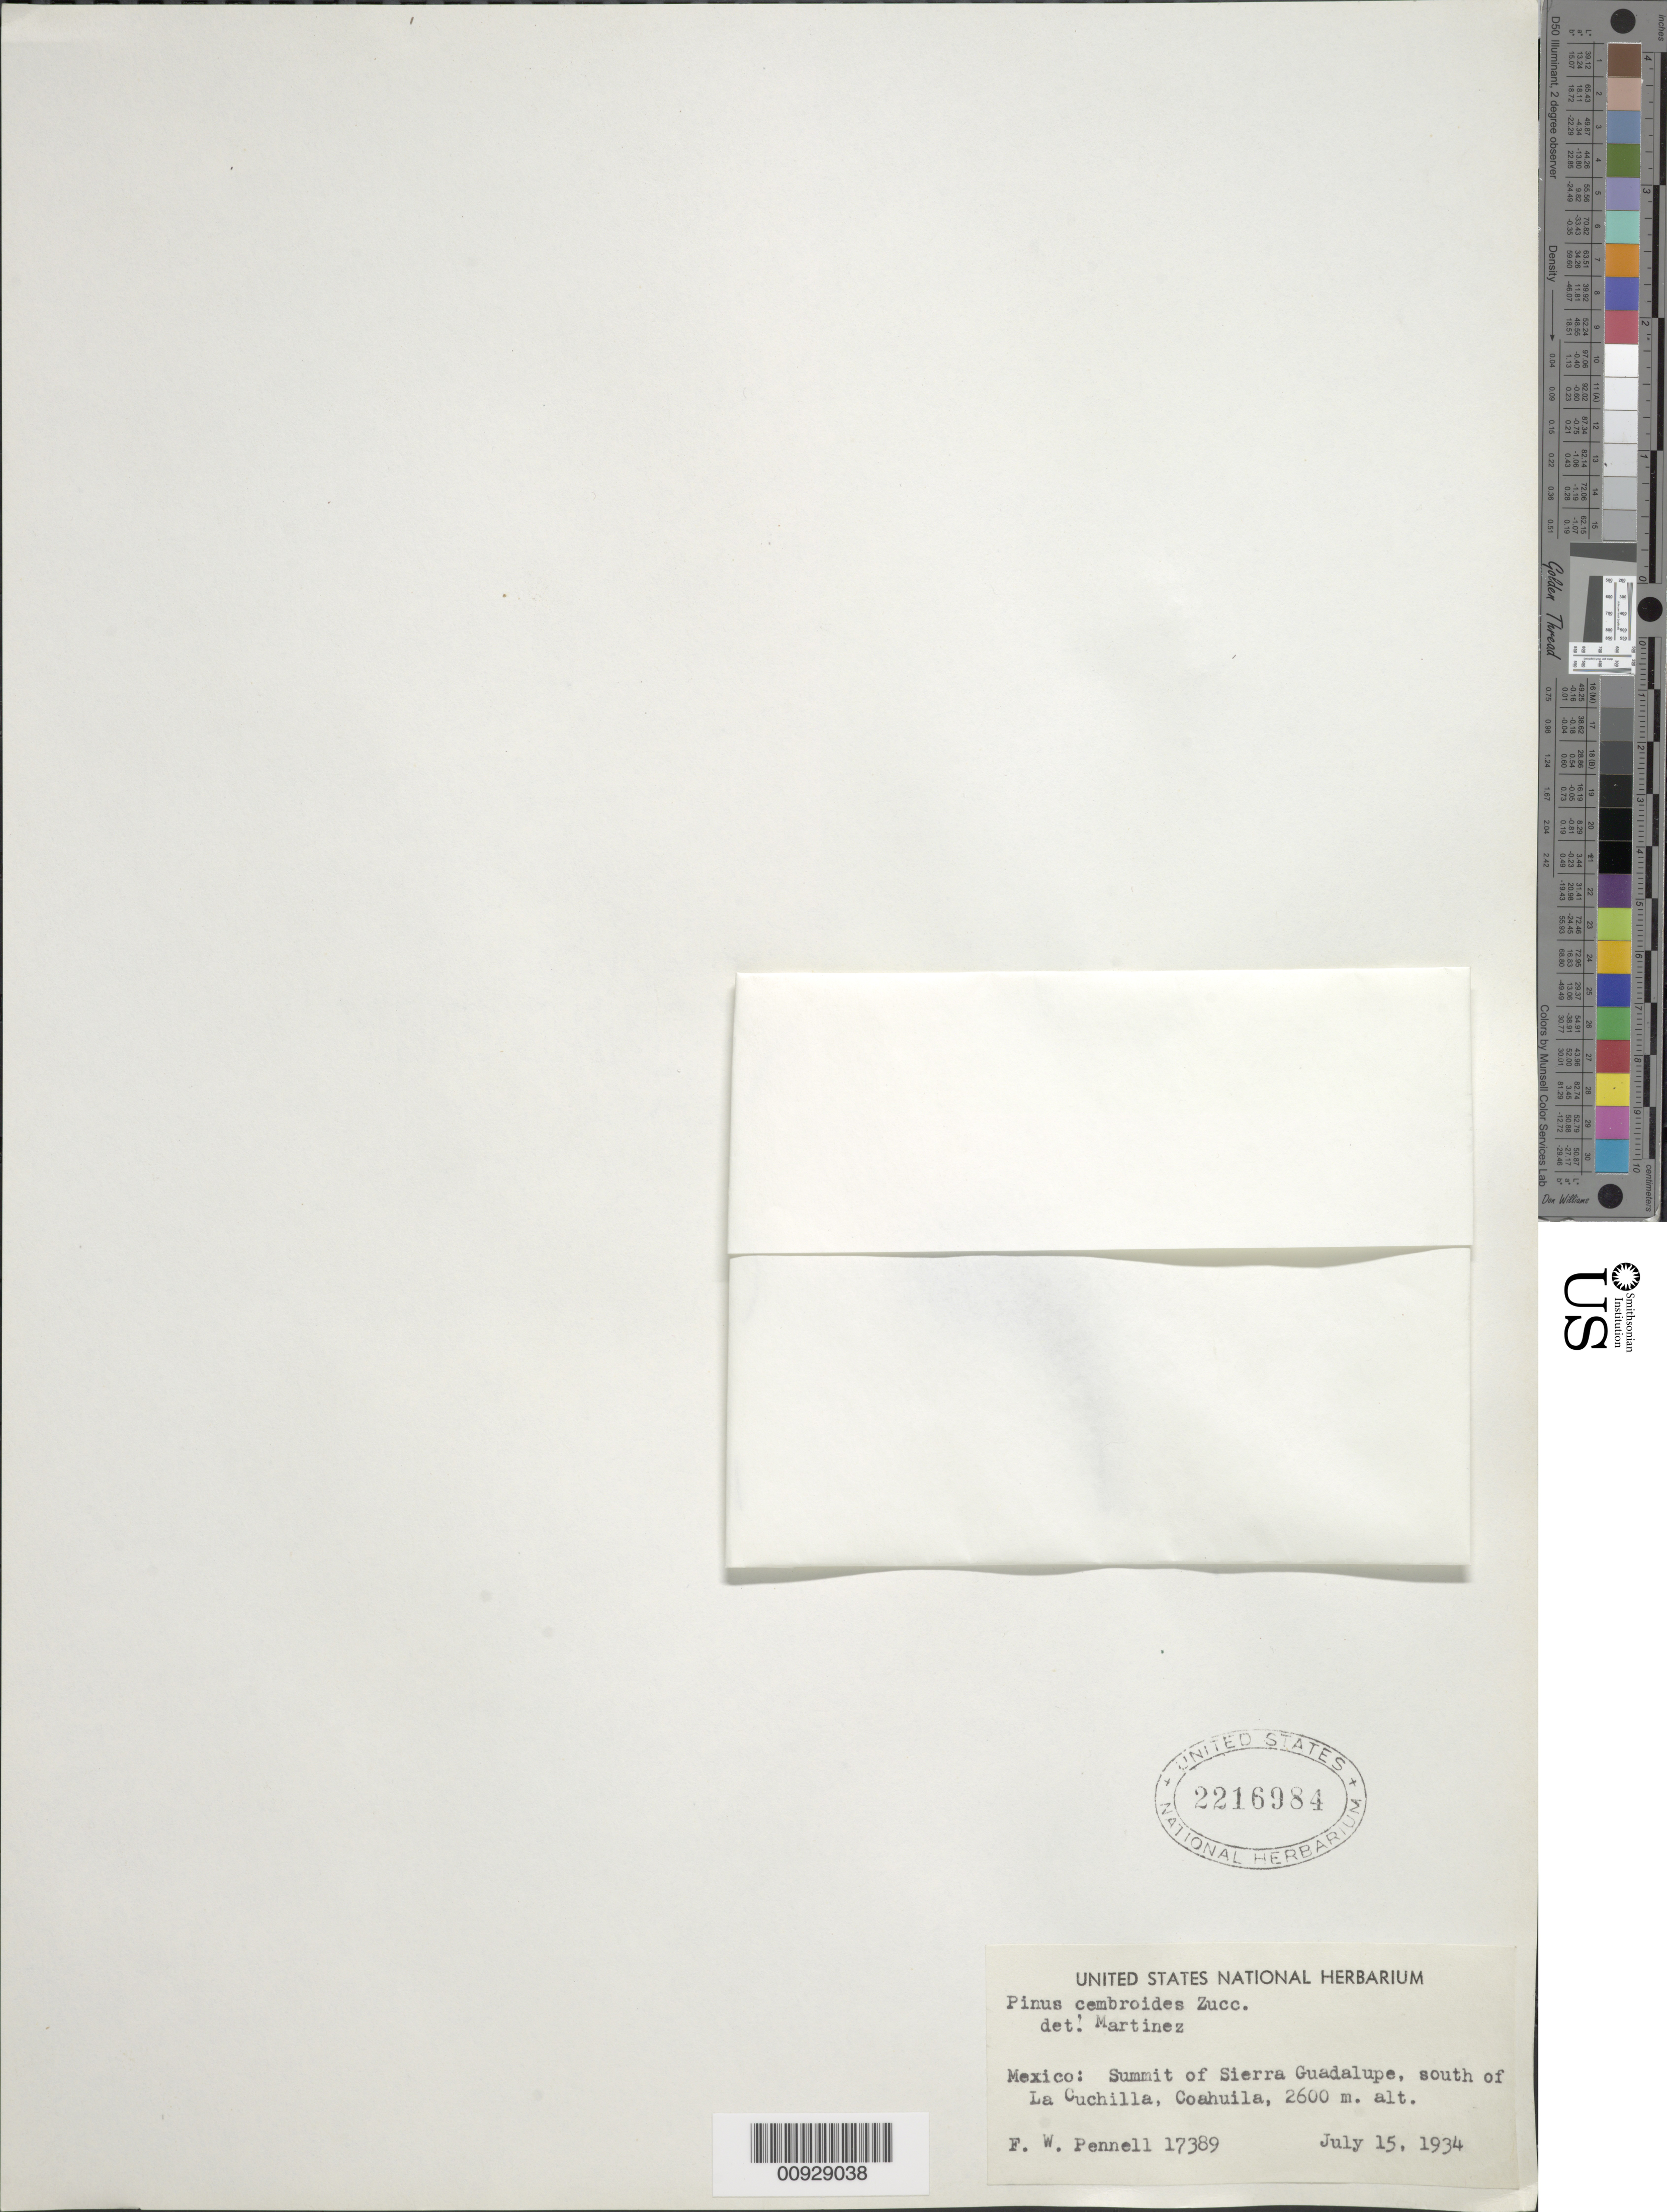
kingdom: Plantae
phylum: Tracheophyta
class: Pinopsida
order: Pinales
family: Pinaceae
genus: Pinus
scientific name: Pinus cembroides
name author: Zucc.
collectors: F. W. Pennell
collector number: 17389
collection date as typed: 15 Jul 1934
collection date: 1934-07-15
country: Mexico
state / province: Coahuila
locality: Summit of Sierra Guadalupe, south of La Cuchilla.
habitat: Summit of Sierra.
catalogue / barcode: US 2216984